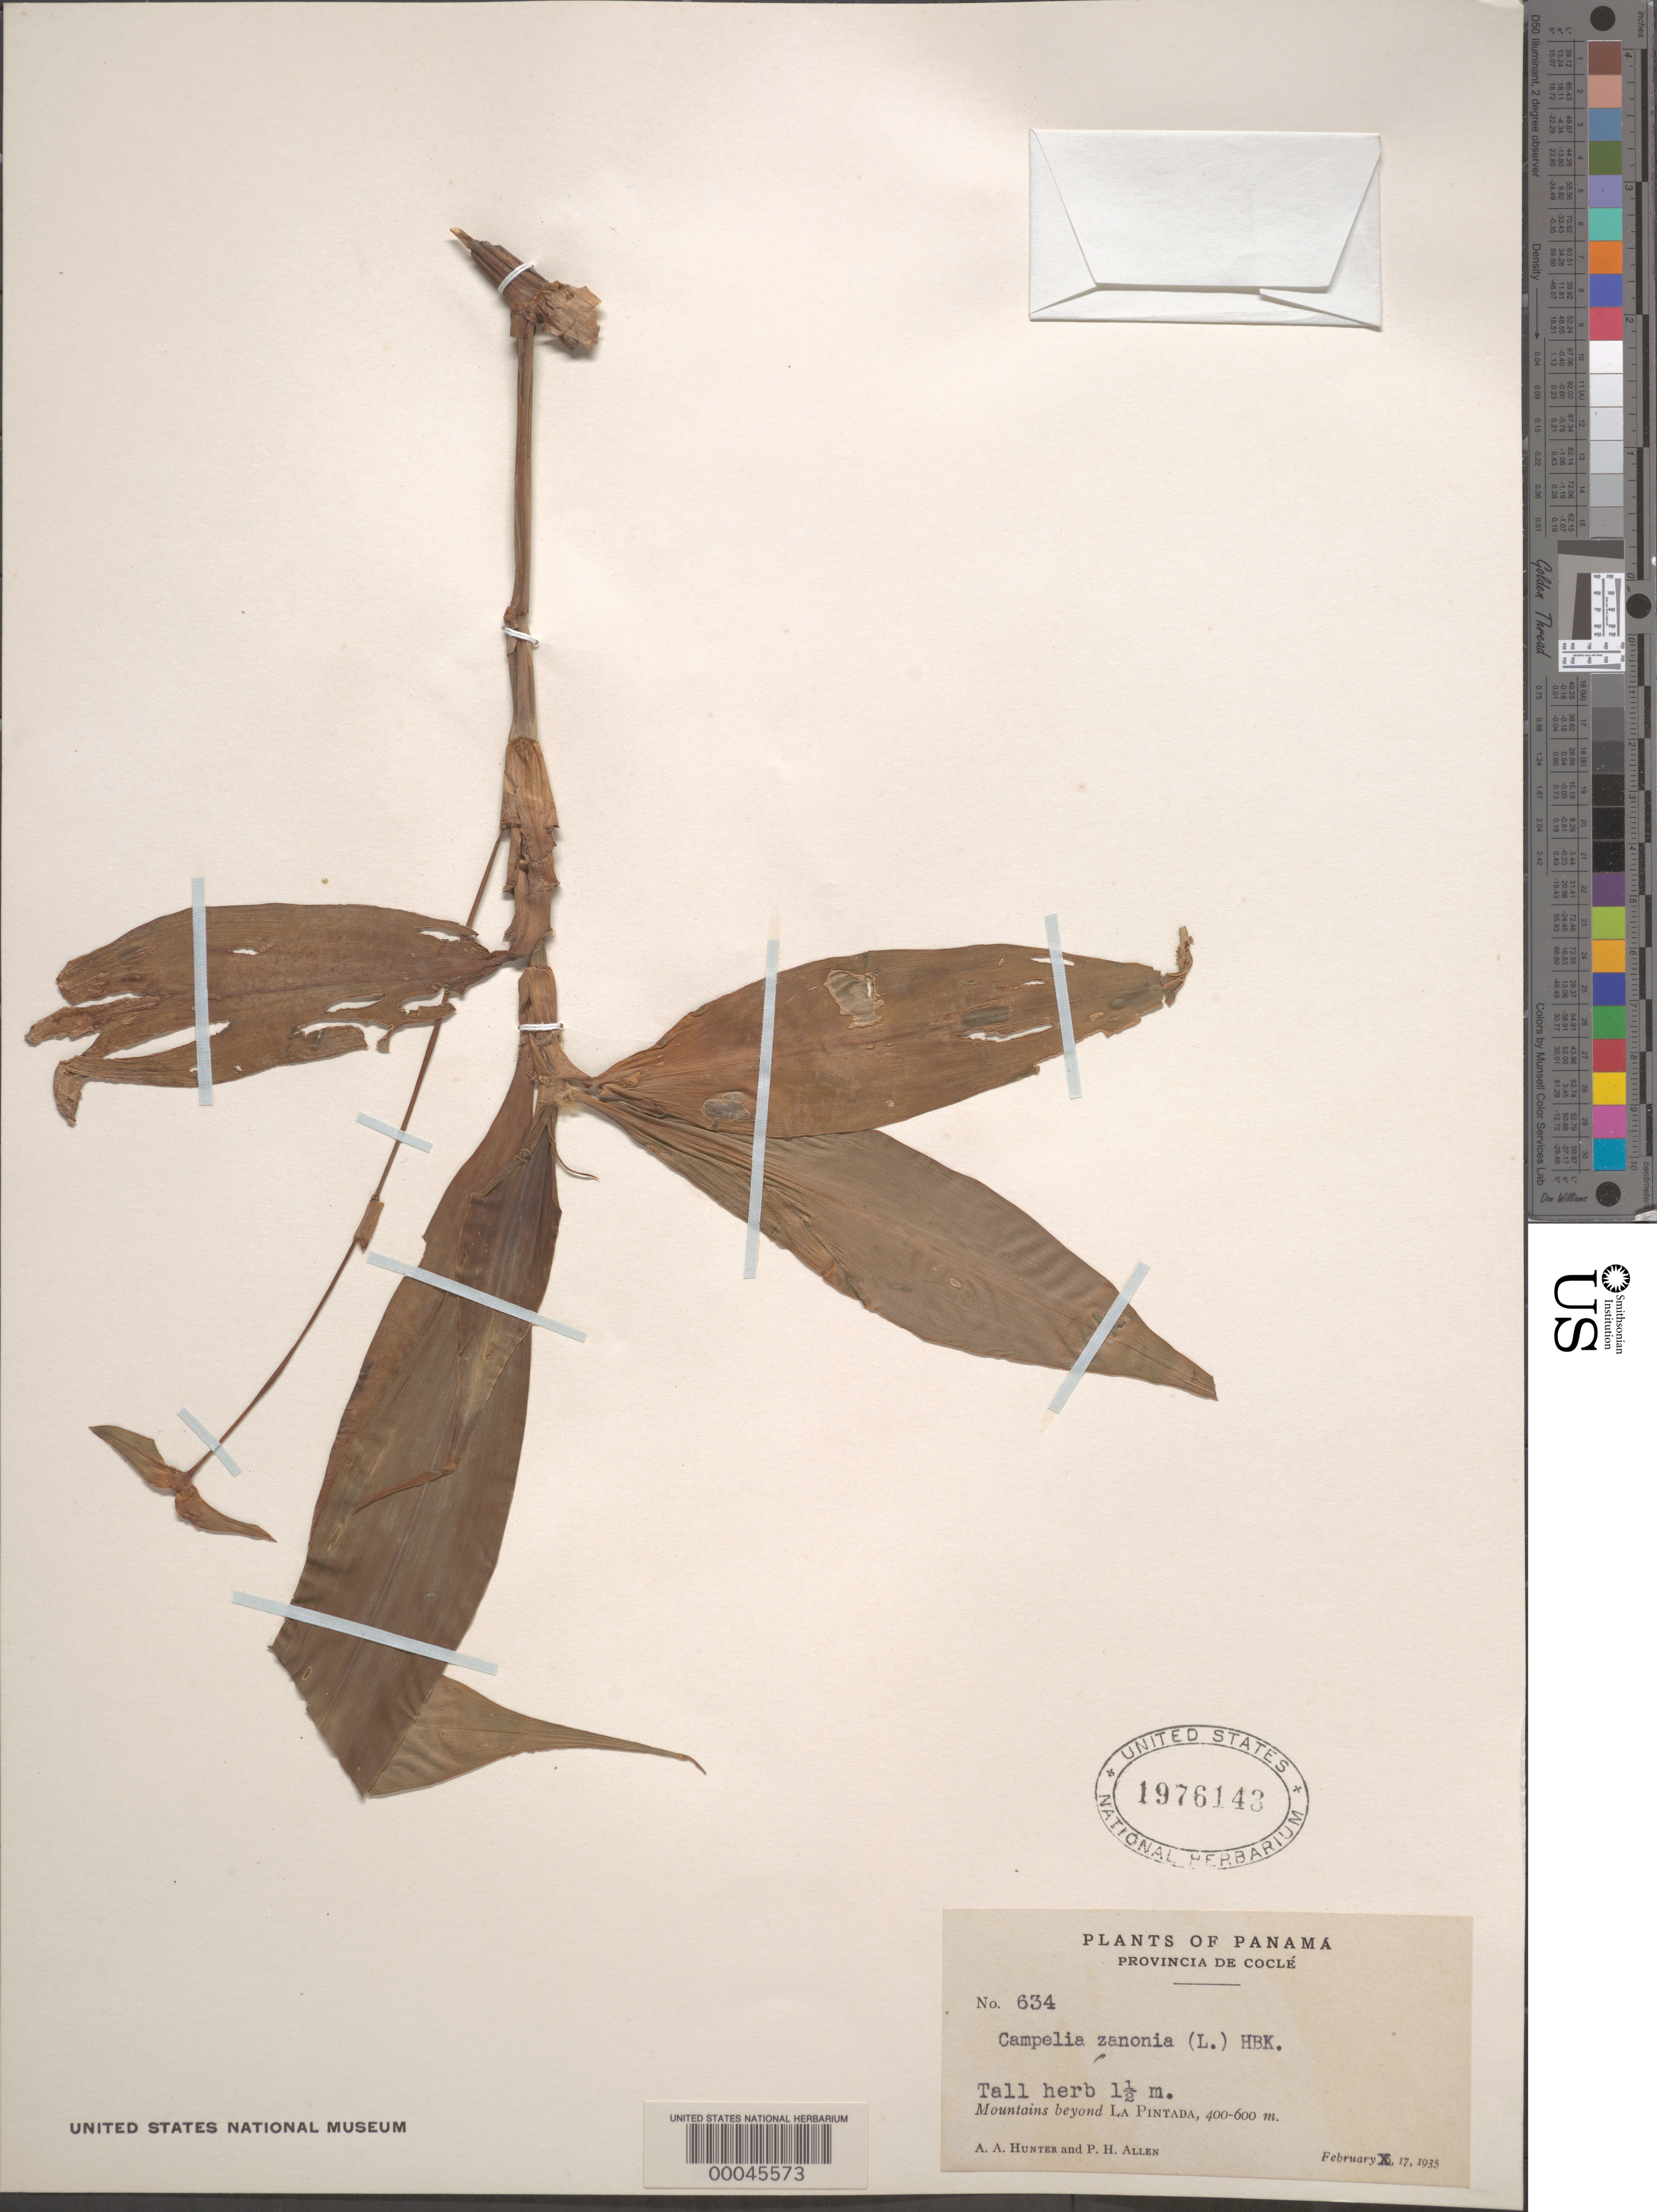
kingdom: Plantae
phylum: Tracheophyta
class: Liliopsida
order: Commelinales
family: Commelinaceae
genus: Tradescantia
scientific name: Tradescantia zanonia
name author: (L.) Sw.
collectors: A. Hunter & P. H. Allen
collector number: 634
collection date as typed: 17 Feb 1935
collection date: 1935-02-17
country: Panama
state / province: Coclé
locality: Beyond la Pintada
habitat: Mountains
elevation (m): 400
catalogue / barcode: US 1976143